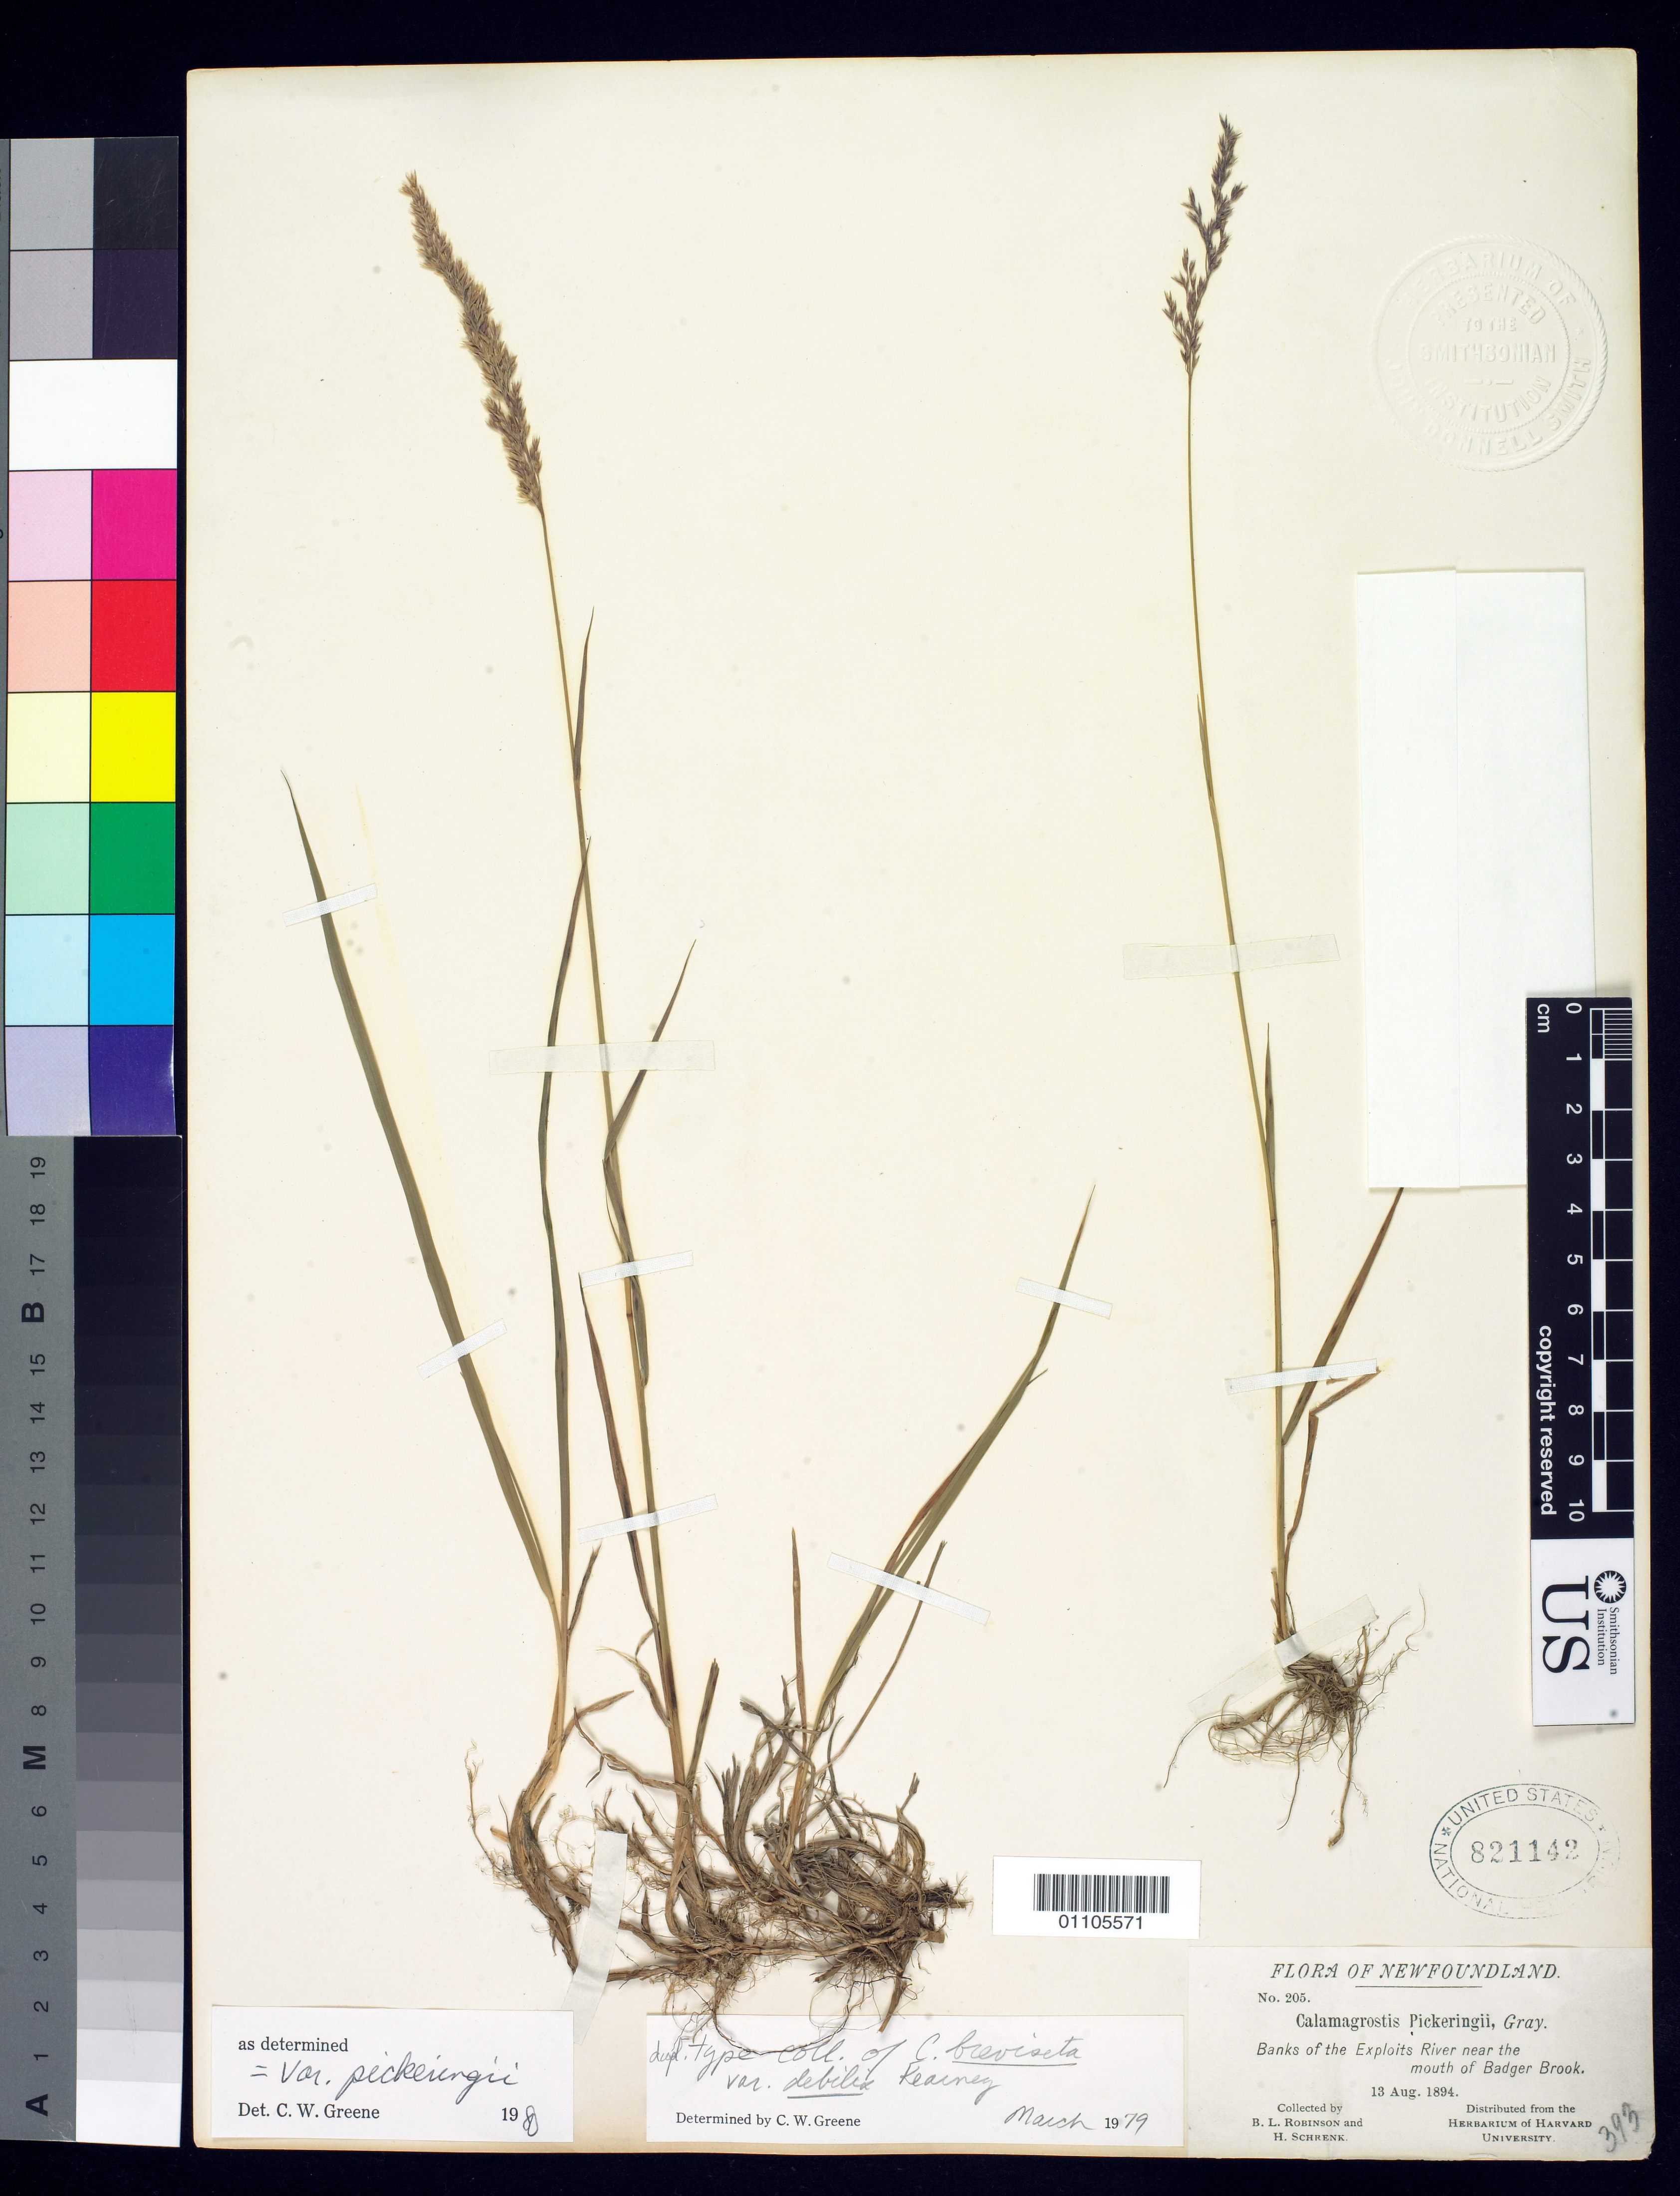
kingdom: Plantae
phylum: Tracheophyta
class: Liliopsida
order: Poales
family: Poaceae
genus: Calamagrostis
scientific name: Calamagrostis breviseta var. debilis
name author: Kearney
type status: Isotype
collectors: B. L. Robinson & H. v. Schrenk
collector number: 205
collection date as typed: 13 Aug 1894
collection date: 1894-08-13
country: Canada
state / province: Newfoundland and Labrador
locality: Banks of the Exploits River near the mouth of Badger Brook.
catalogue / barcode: US 821142